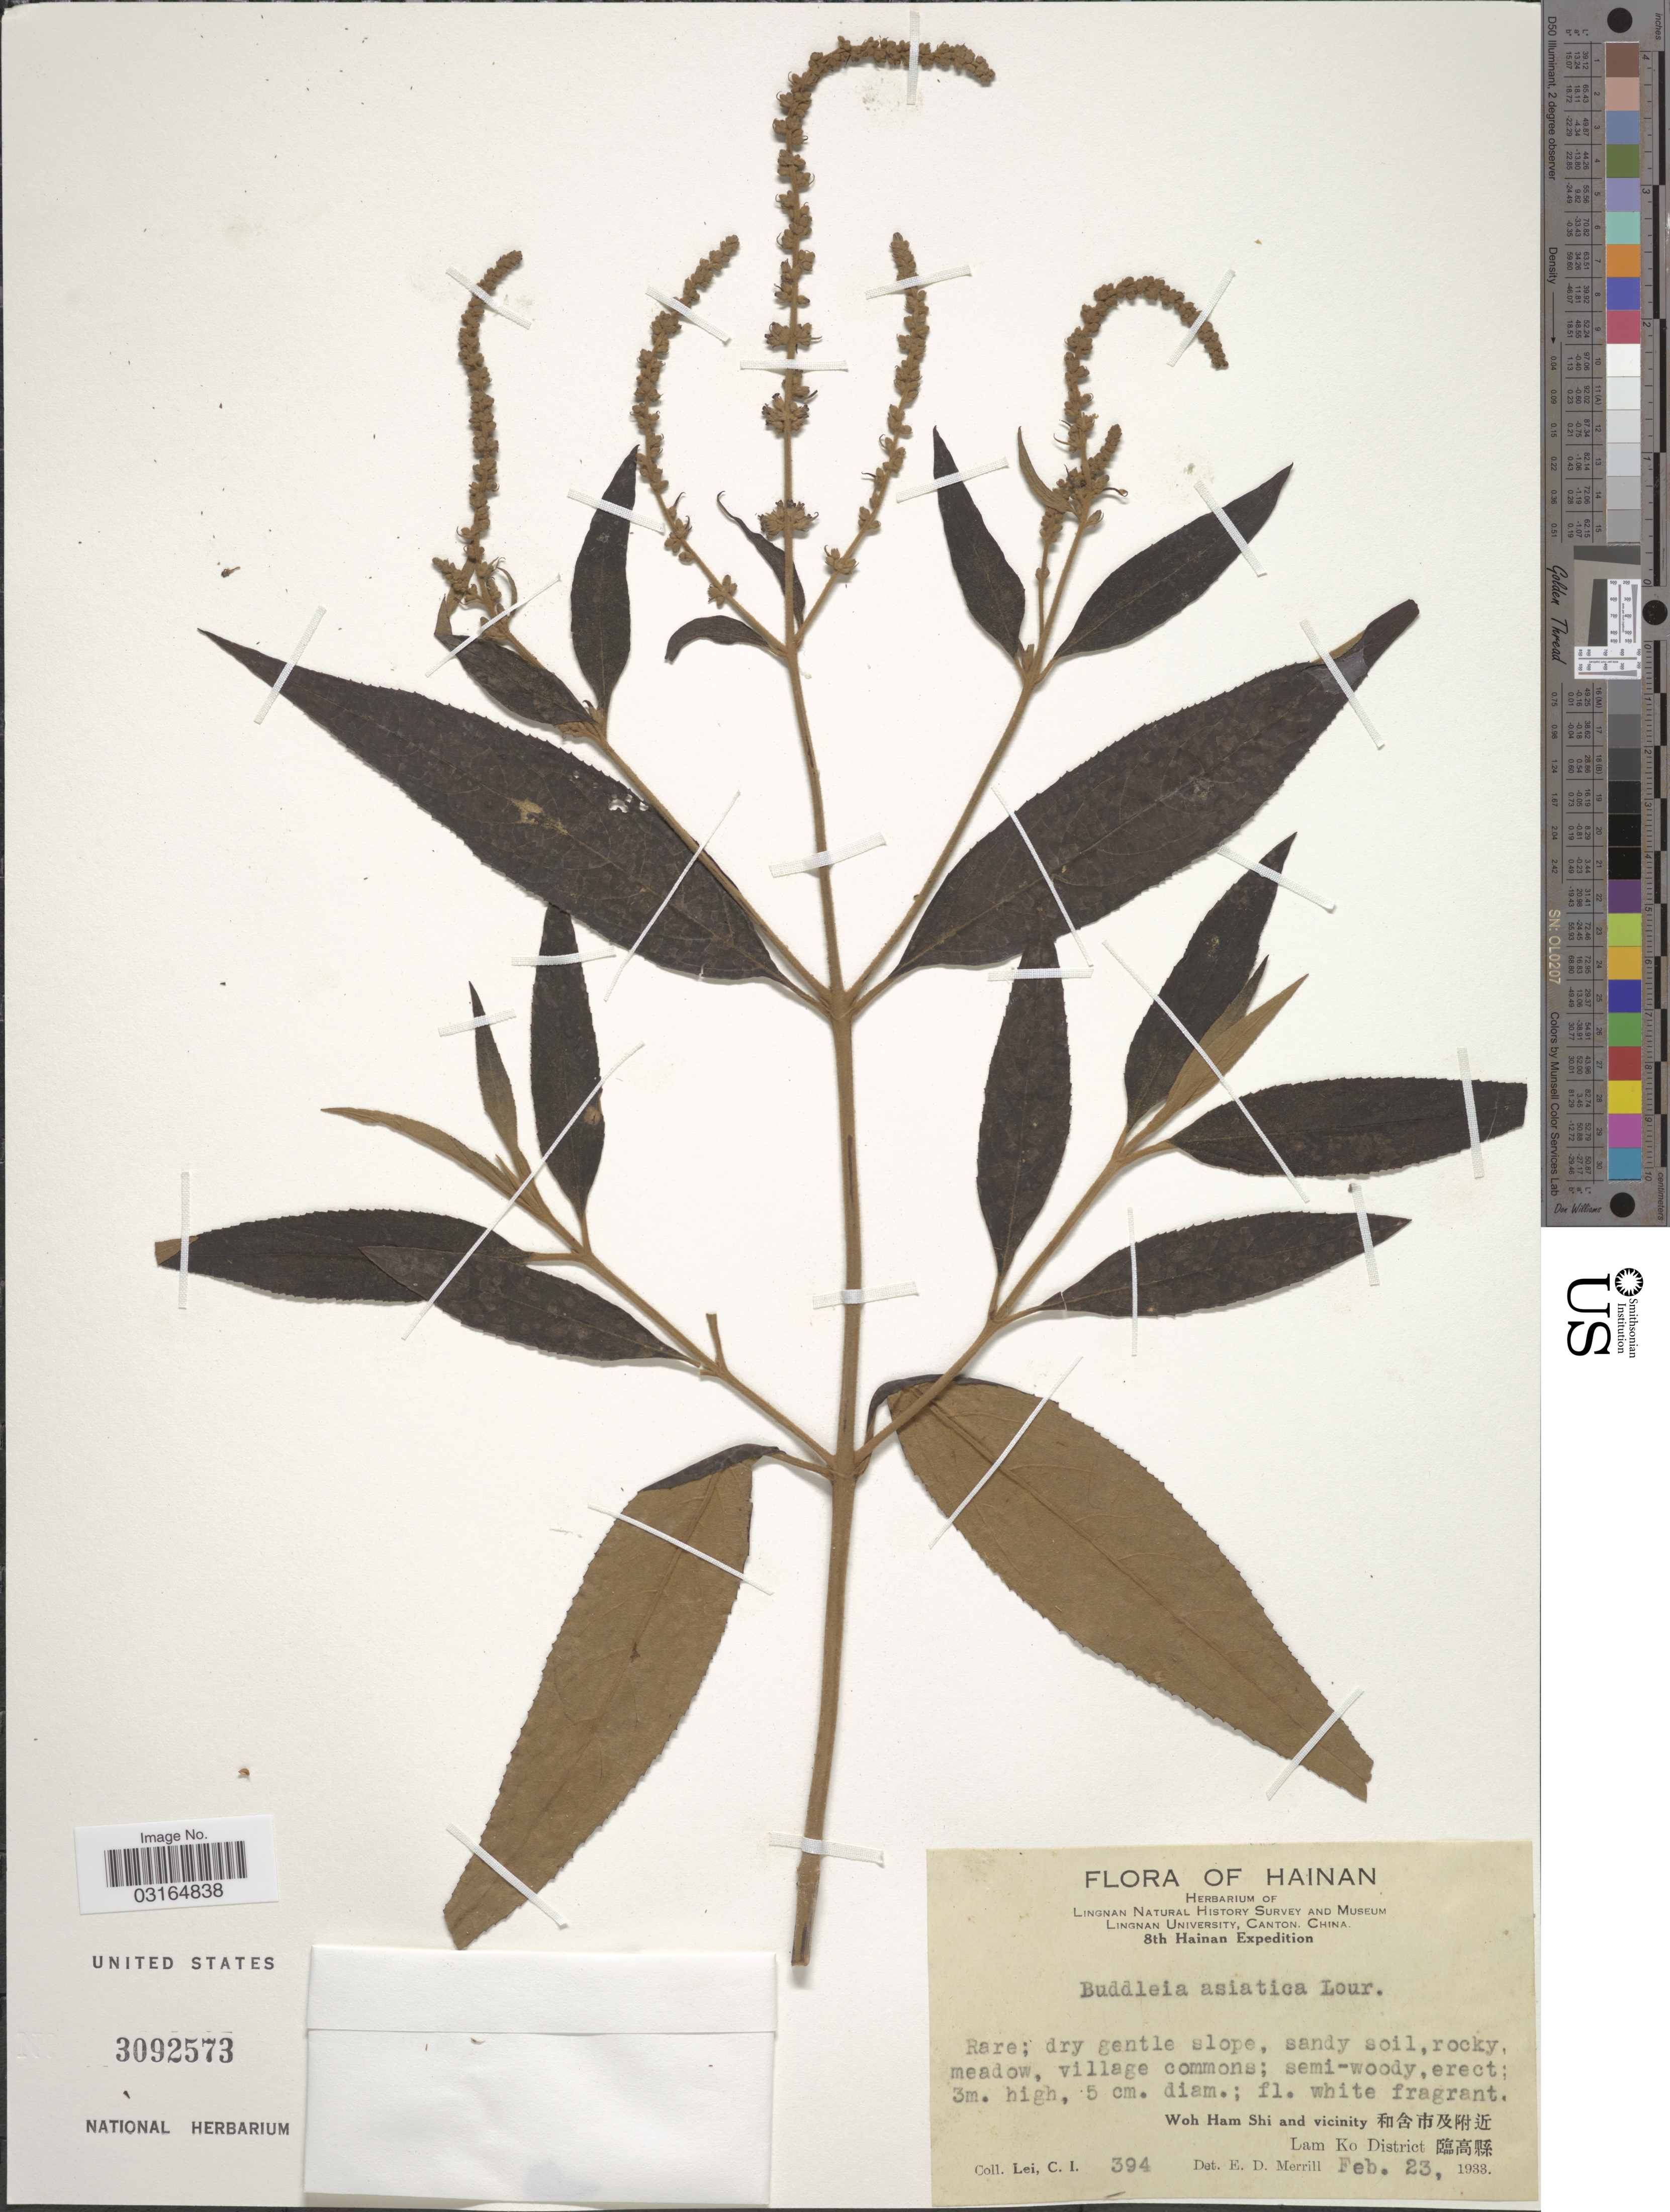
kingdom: Plantae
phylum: Tracheophyta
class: Magnoliopsida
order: Lamiales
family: Scrophulariaceae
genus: Buddleja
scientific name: Buddleja asiatica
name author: Lour.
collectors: C. I. Lei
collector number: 394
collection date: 1933-02-23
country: China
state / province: Hainan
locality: Woh Ham Shi and vicinity, Lam Ko District.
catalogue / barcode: US 3092573